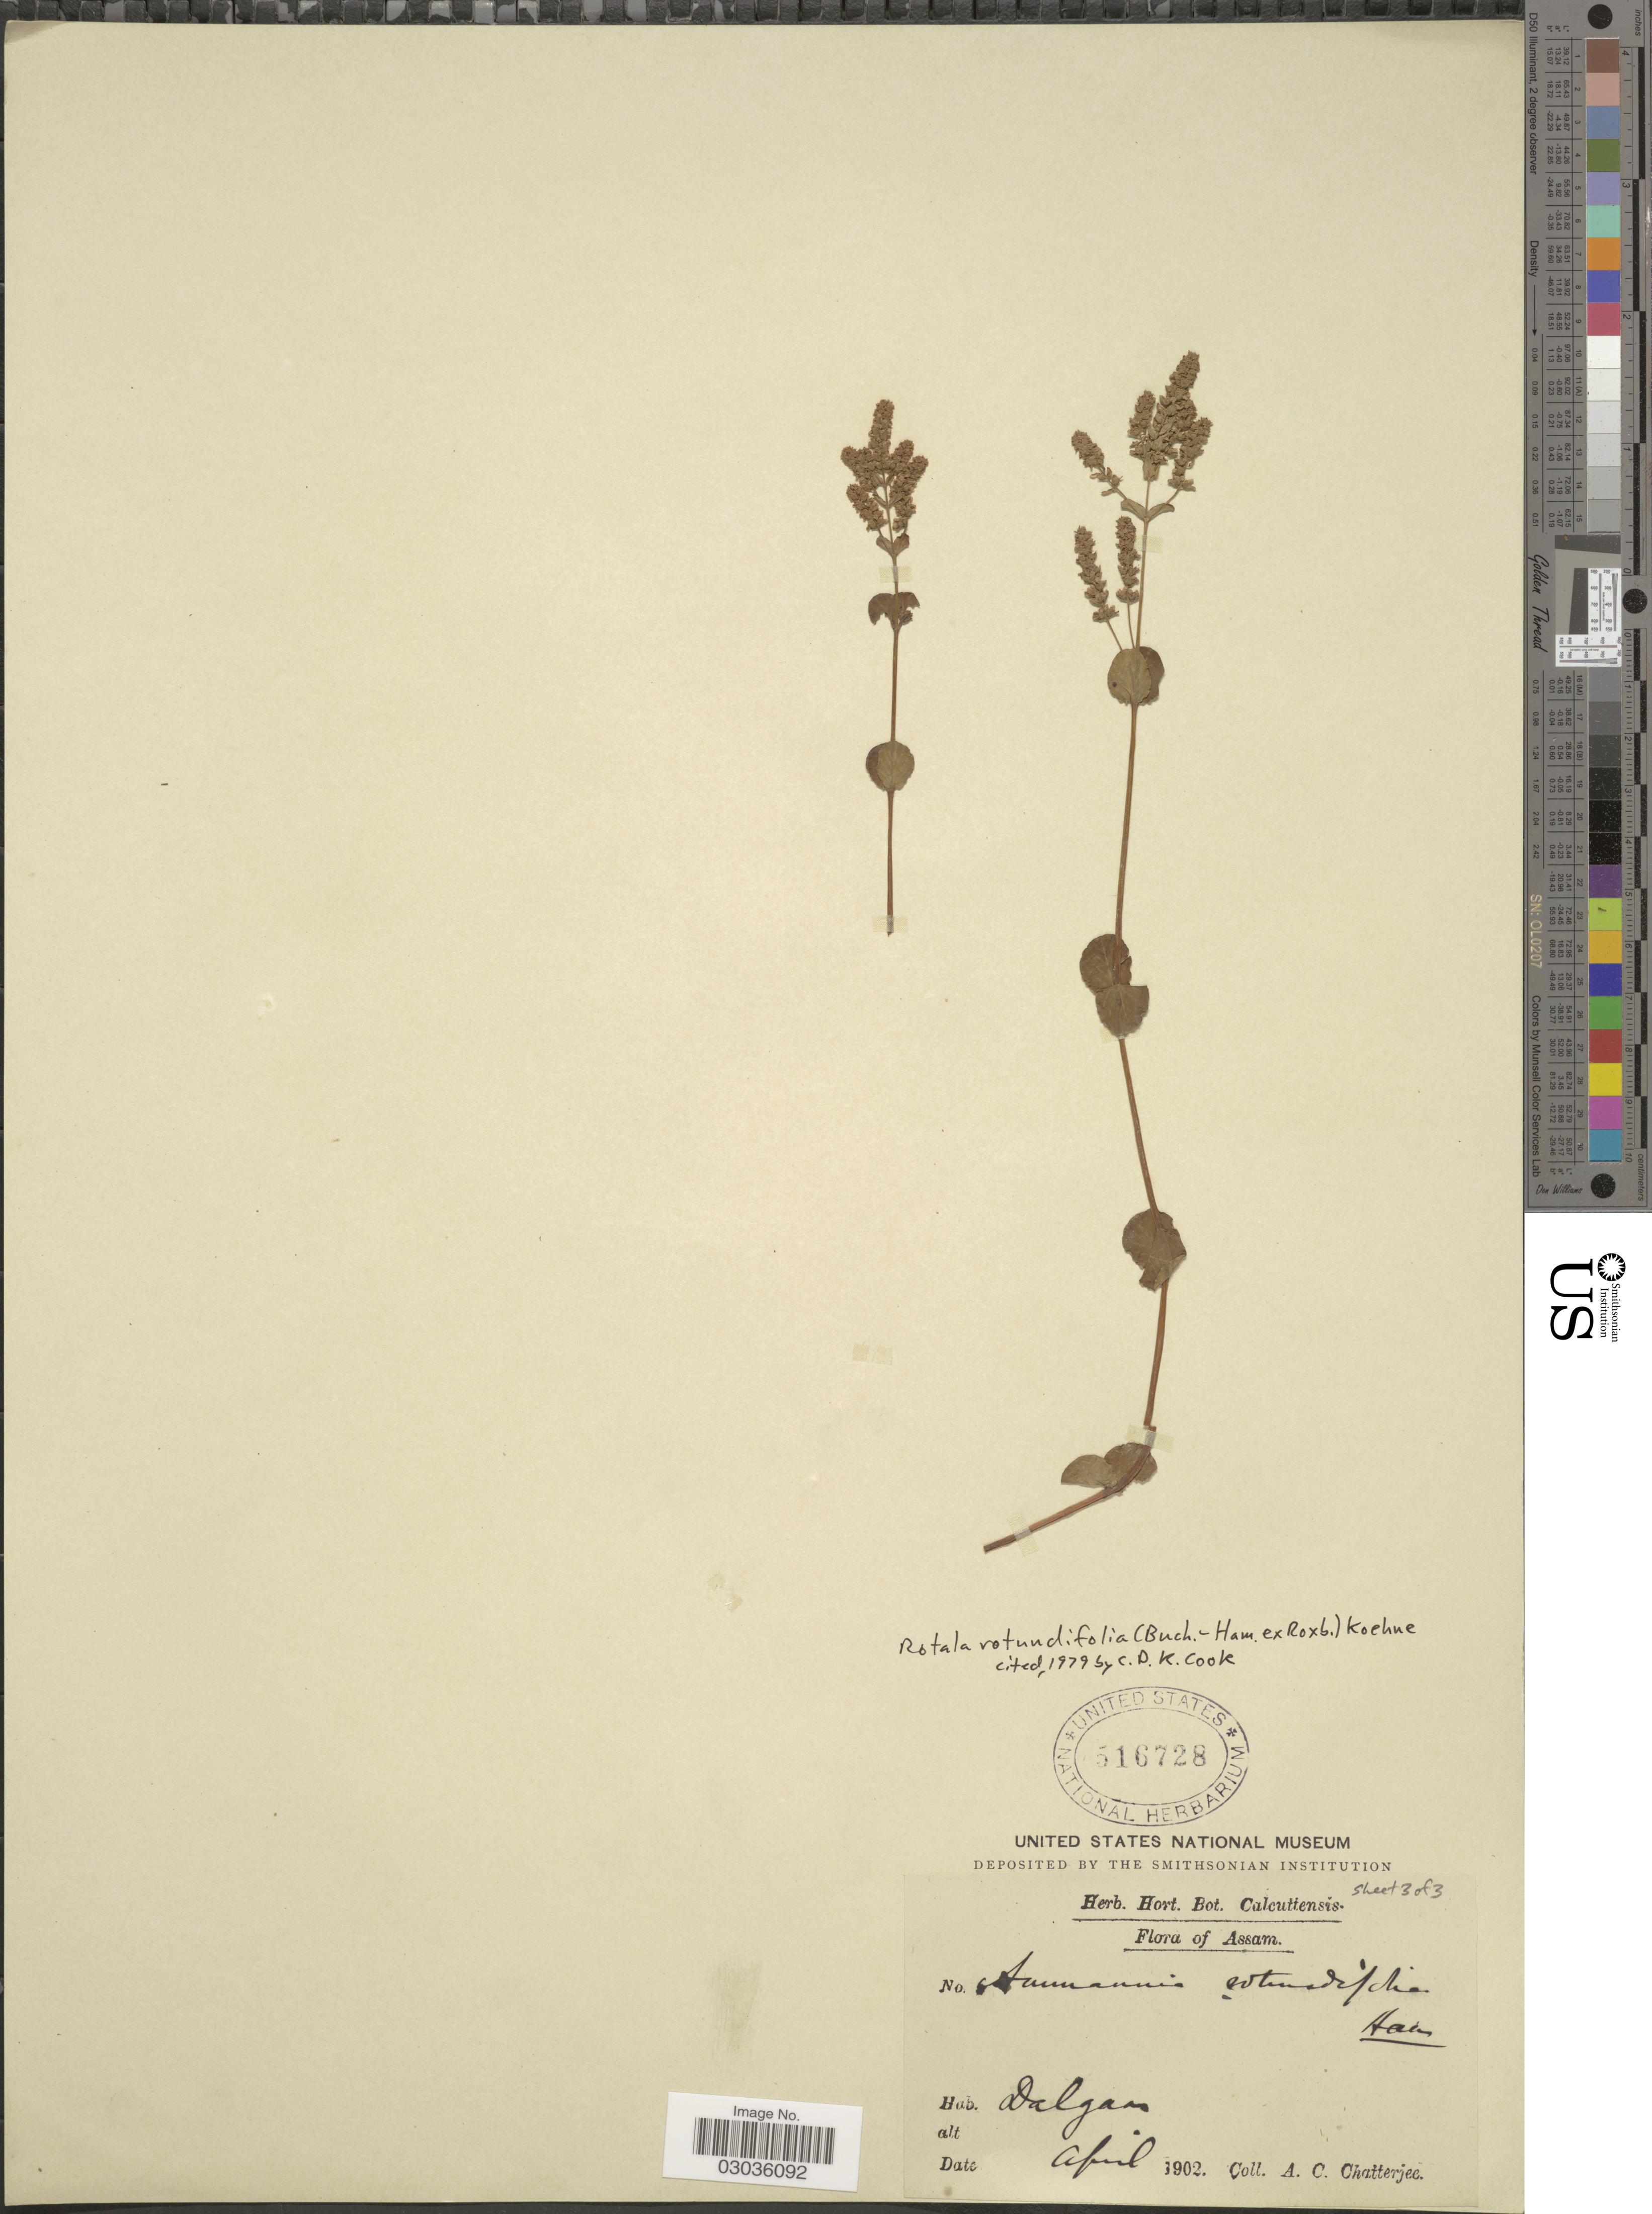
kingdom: Plantae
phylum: Tracheophyta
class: Magnoliopsida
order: Myrtales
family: Lythraceae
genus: Rotala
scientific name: Rotala rotundifolia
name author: (Buch.-Ham. & Roxb.) Koehne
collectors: A. Chatterjee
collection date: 1902-04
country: India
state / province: Assam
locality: Dalgaon.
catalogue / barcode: US 516728